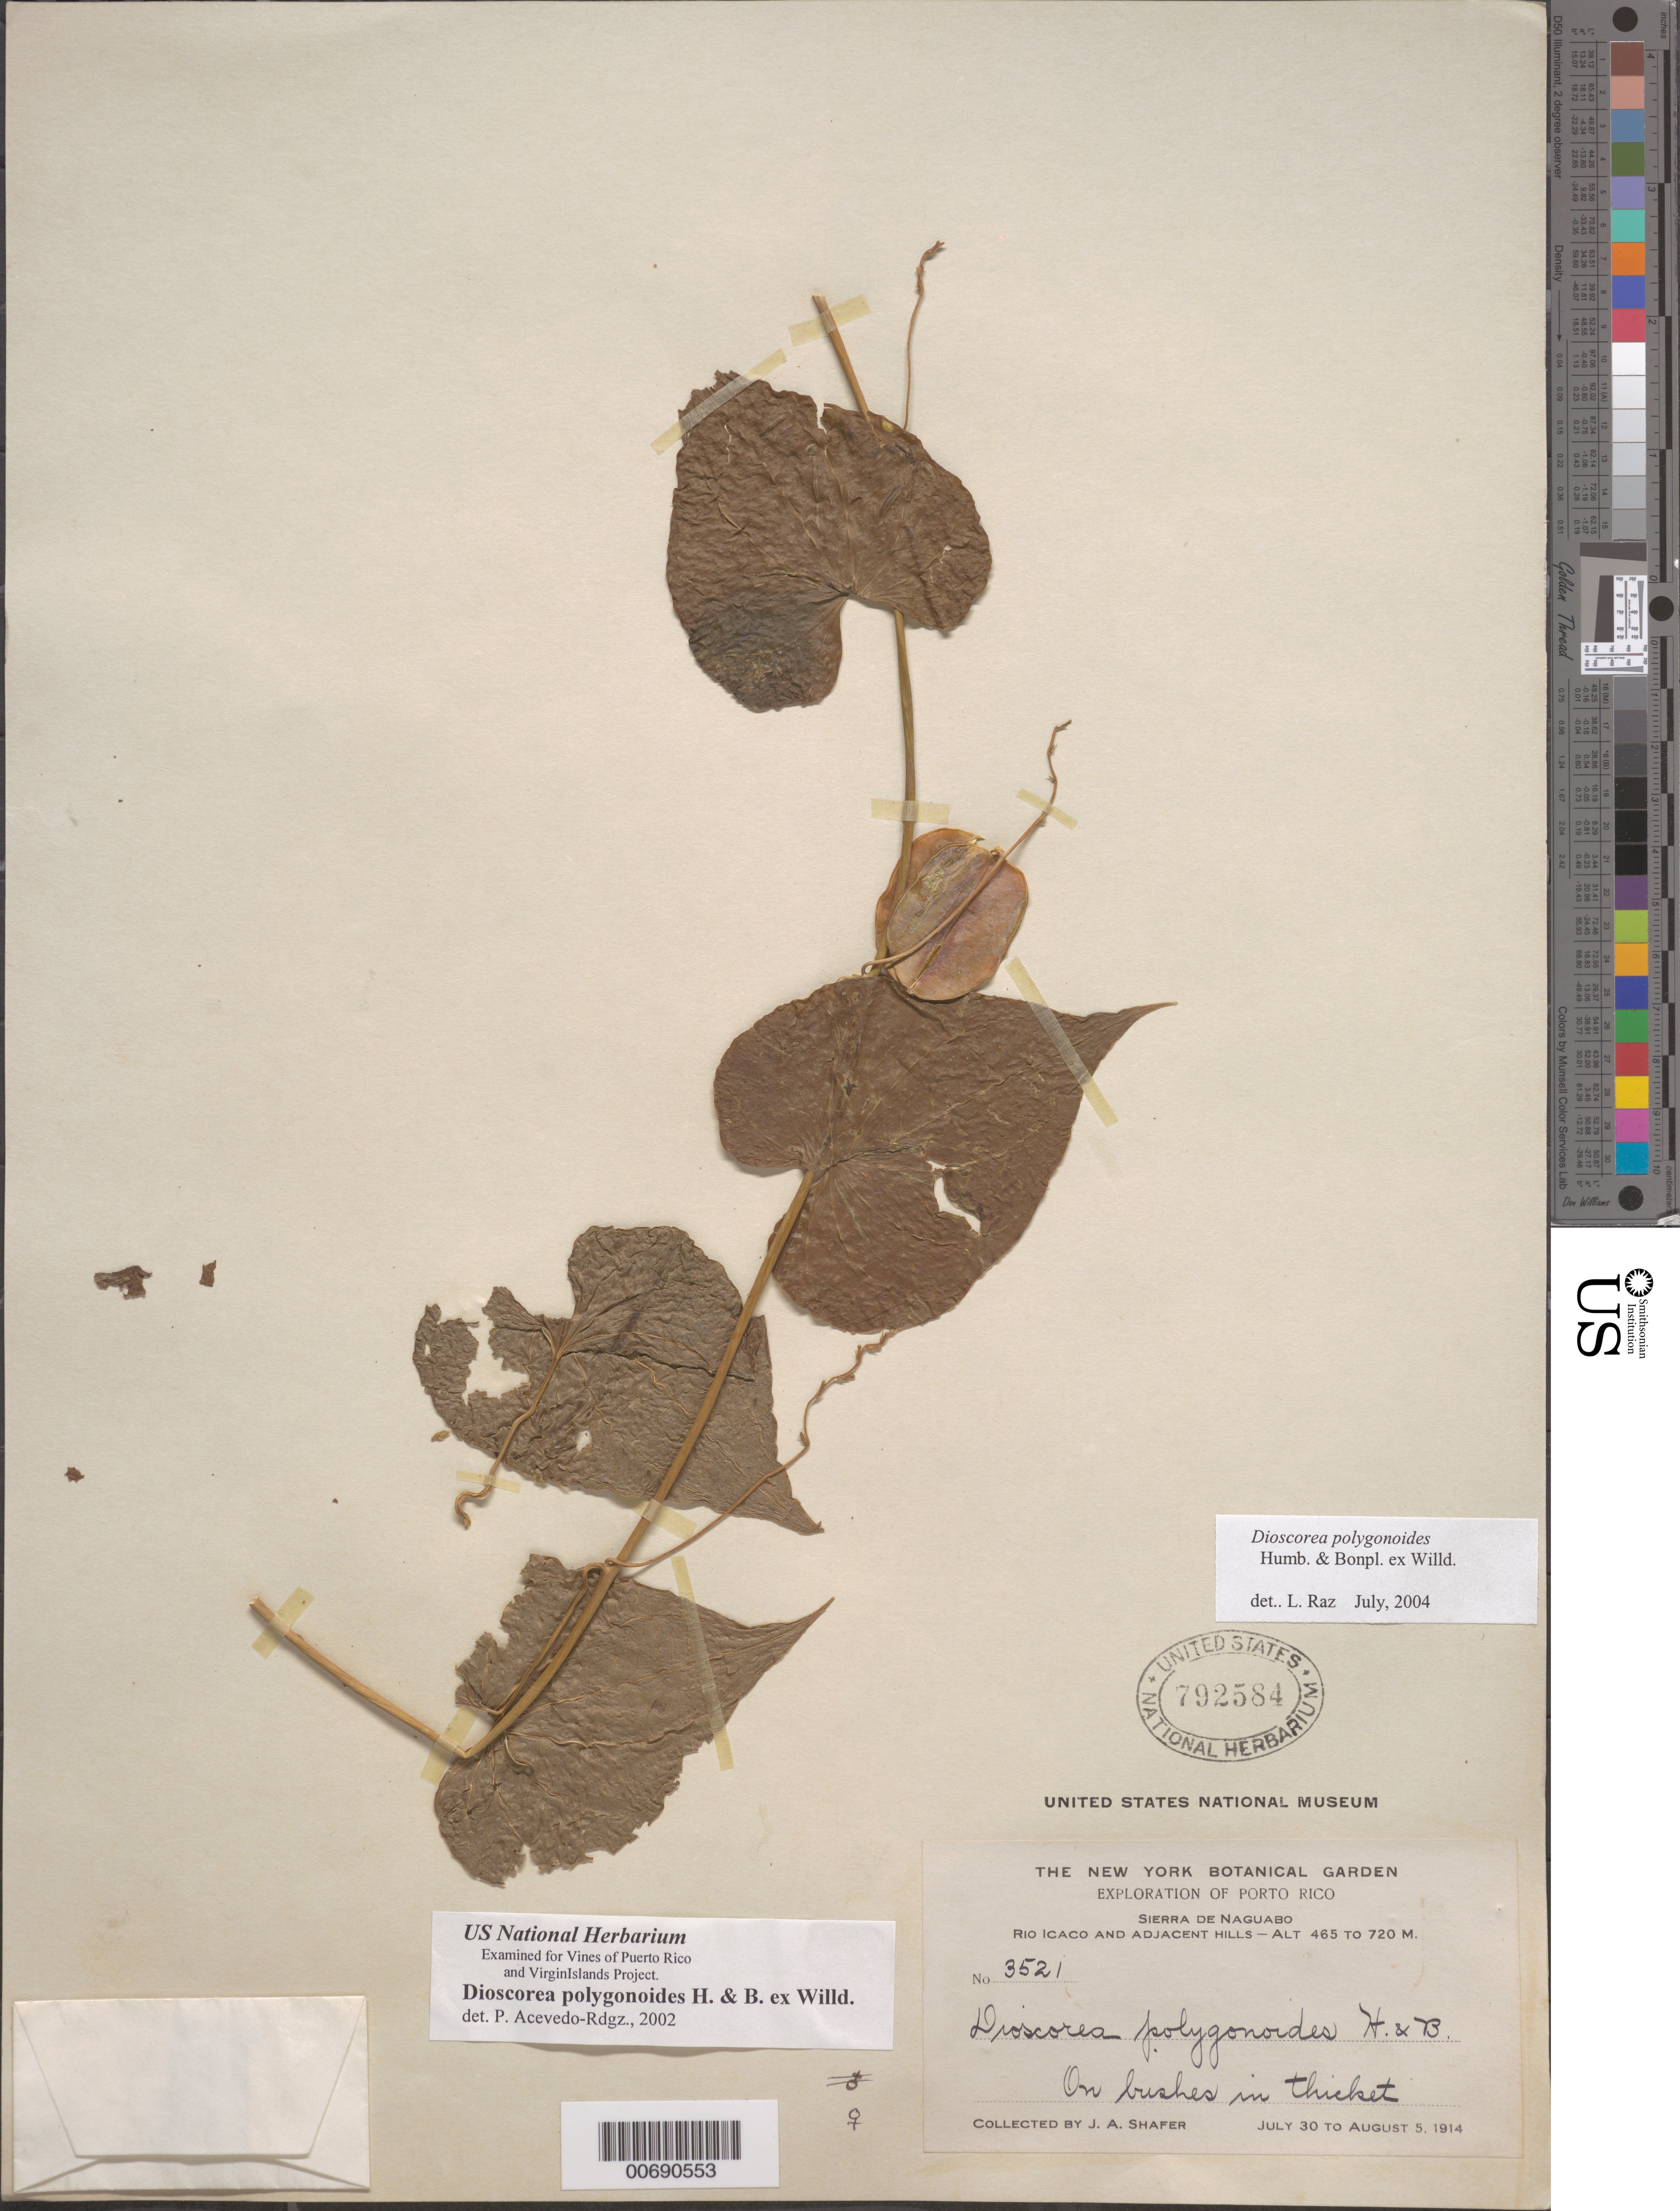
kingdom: Plantae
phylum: Tracheophyta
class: Liliopsida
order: Dioscoreales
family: Dioscoreaceae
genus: Dioscorea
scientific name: Dioscorea polygonoides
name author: Humb. & Bonpl. ex Willd.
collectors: J. A. Shafer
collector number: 3521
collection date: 1914-07-30/1914-08-05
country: Puerto Rico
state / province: Naguabo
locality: Porto Rico. Sierra de Naguabo. Rio Icaco and adjacent hills.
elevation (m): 465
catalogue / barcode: US 792584